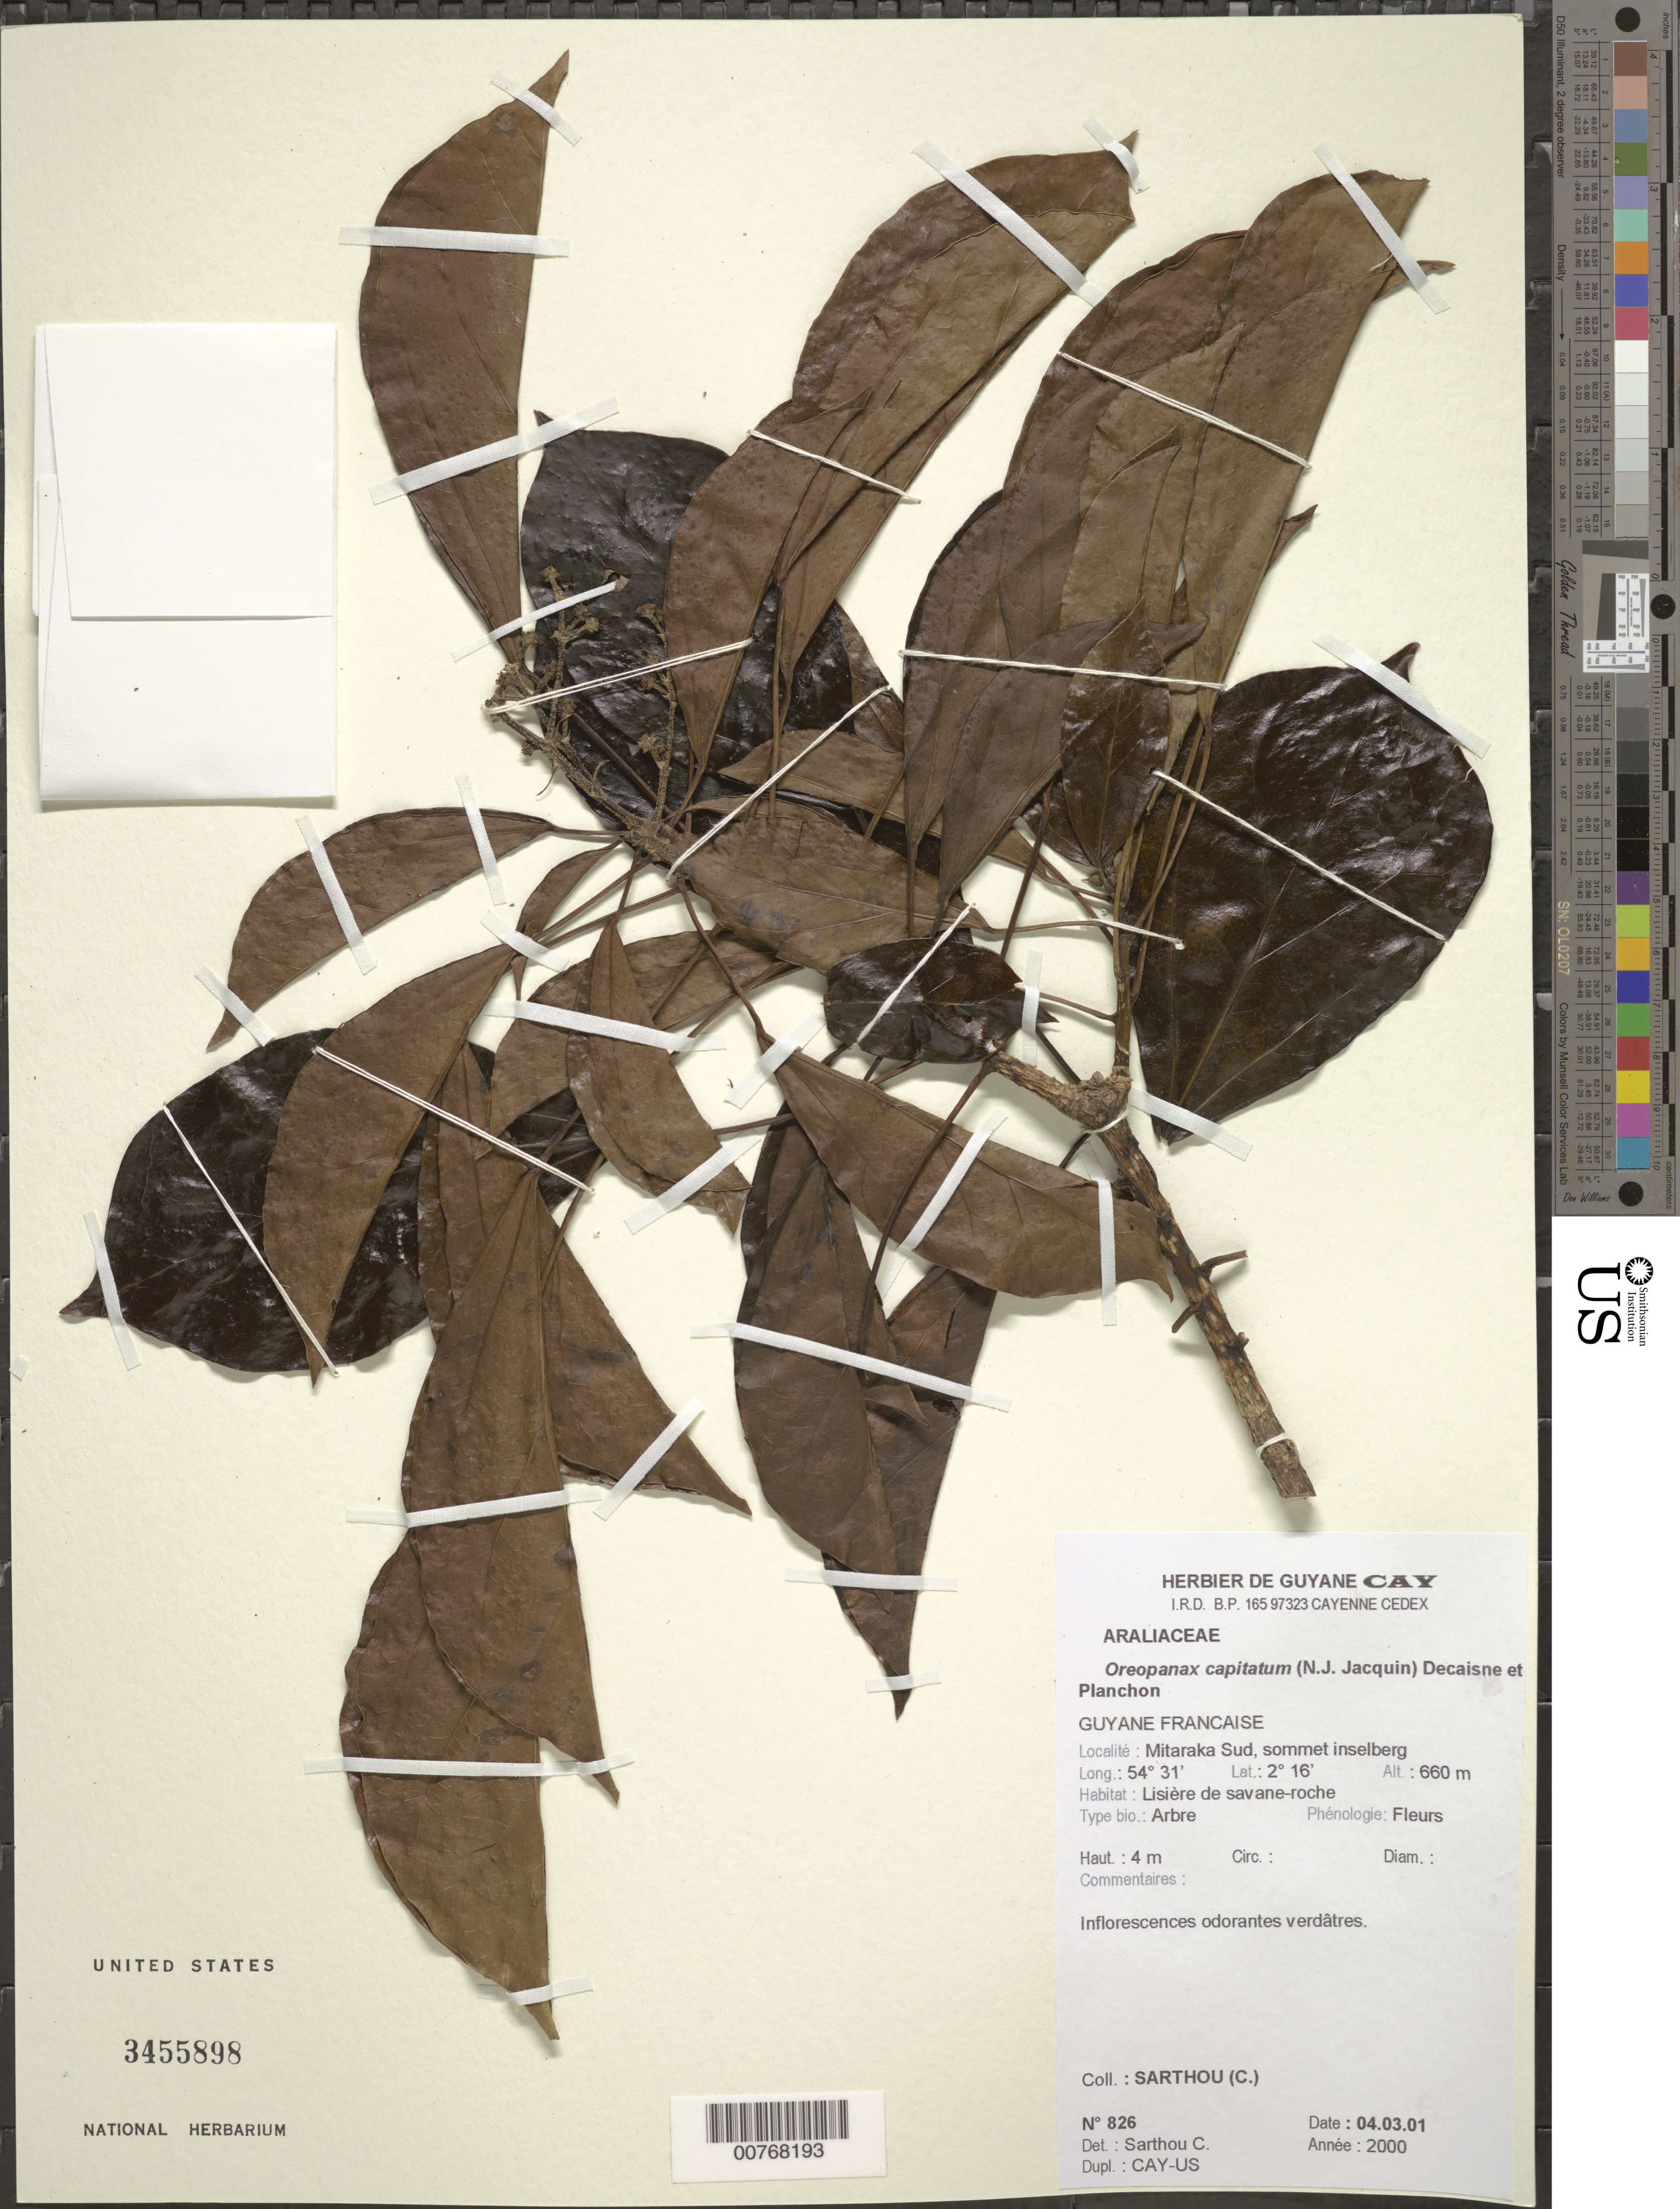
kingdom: Plantae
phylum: Tracheophyta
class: Magnoliopsida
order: Apiales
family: Araliaceae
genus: Oreopanax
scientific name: Oreopanax capitatus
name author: (Jacq.) Decne. & Planch.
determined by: Sarthou, C.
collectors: C. Sarthou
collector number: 826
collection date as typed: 4-Mar-01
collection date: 2001-03-04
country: French Guiana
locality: Mitaraka Sud, sommet inselberg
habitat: Lisière de savane-roche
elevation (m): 660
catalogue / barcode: US 3455898